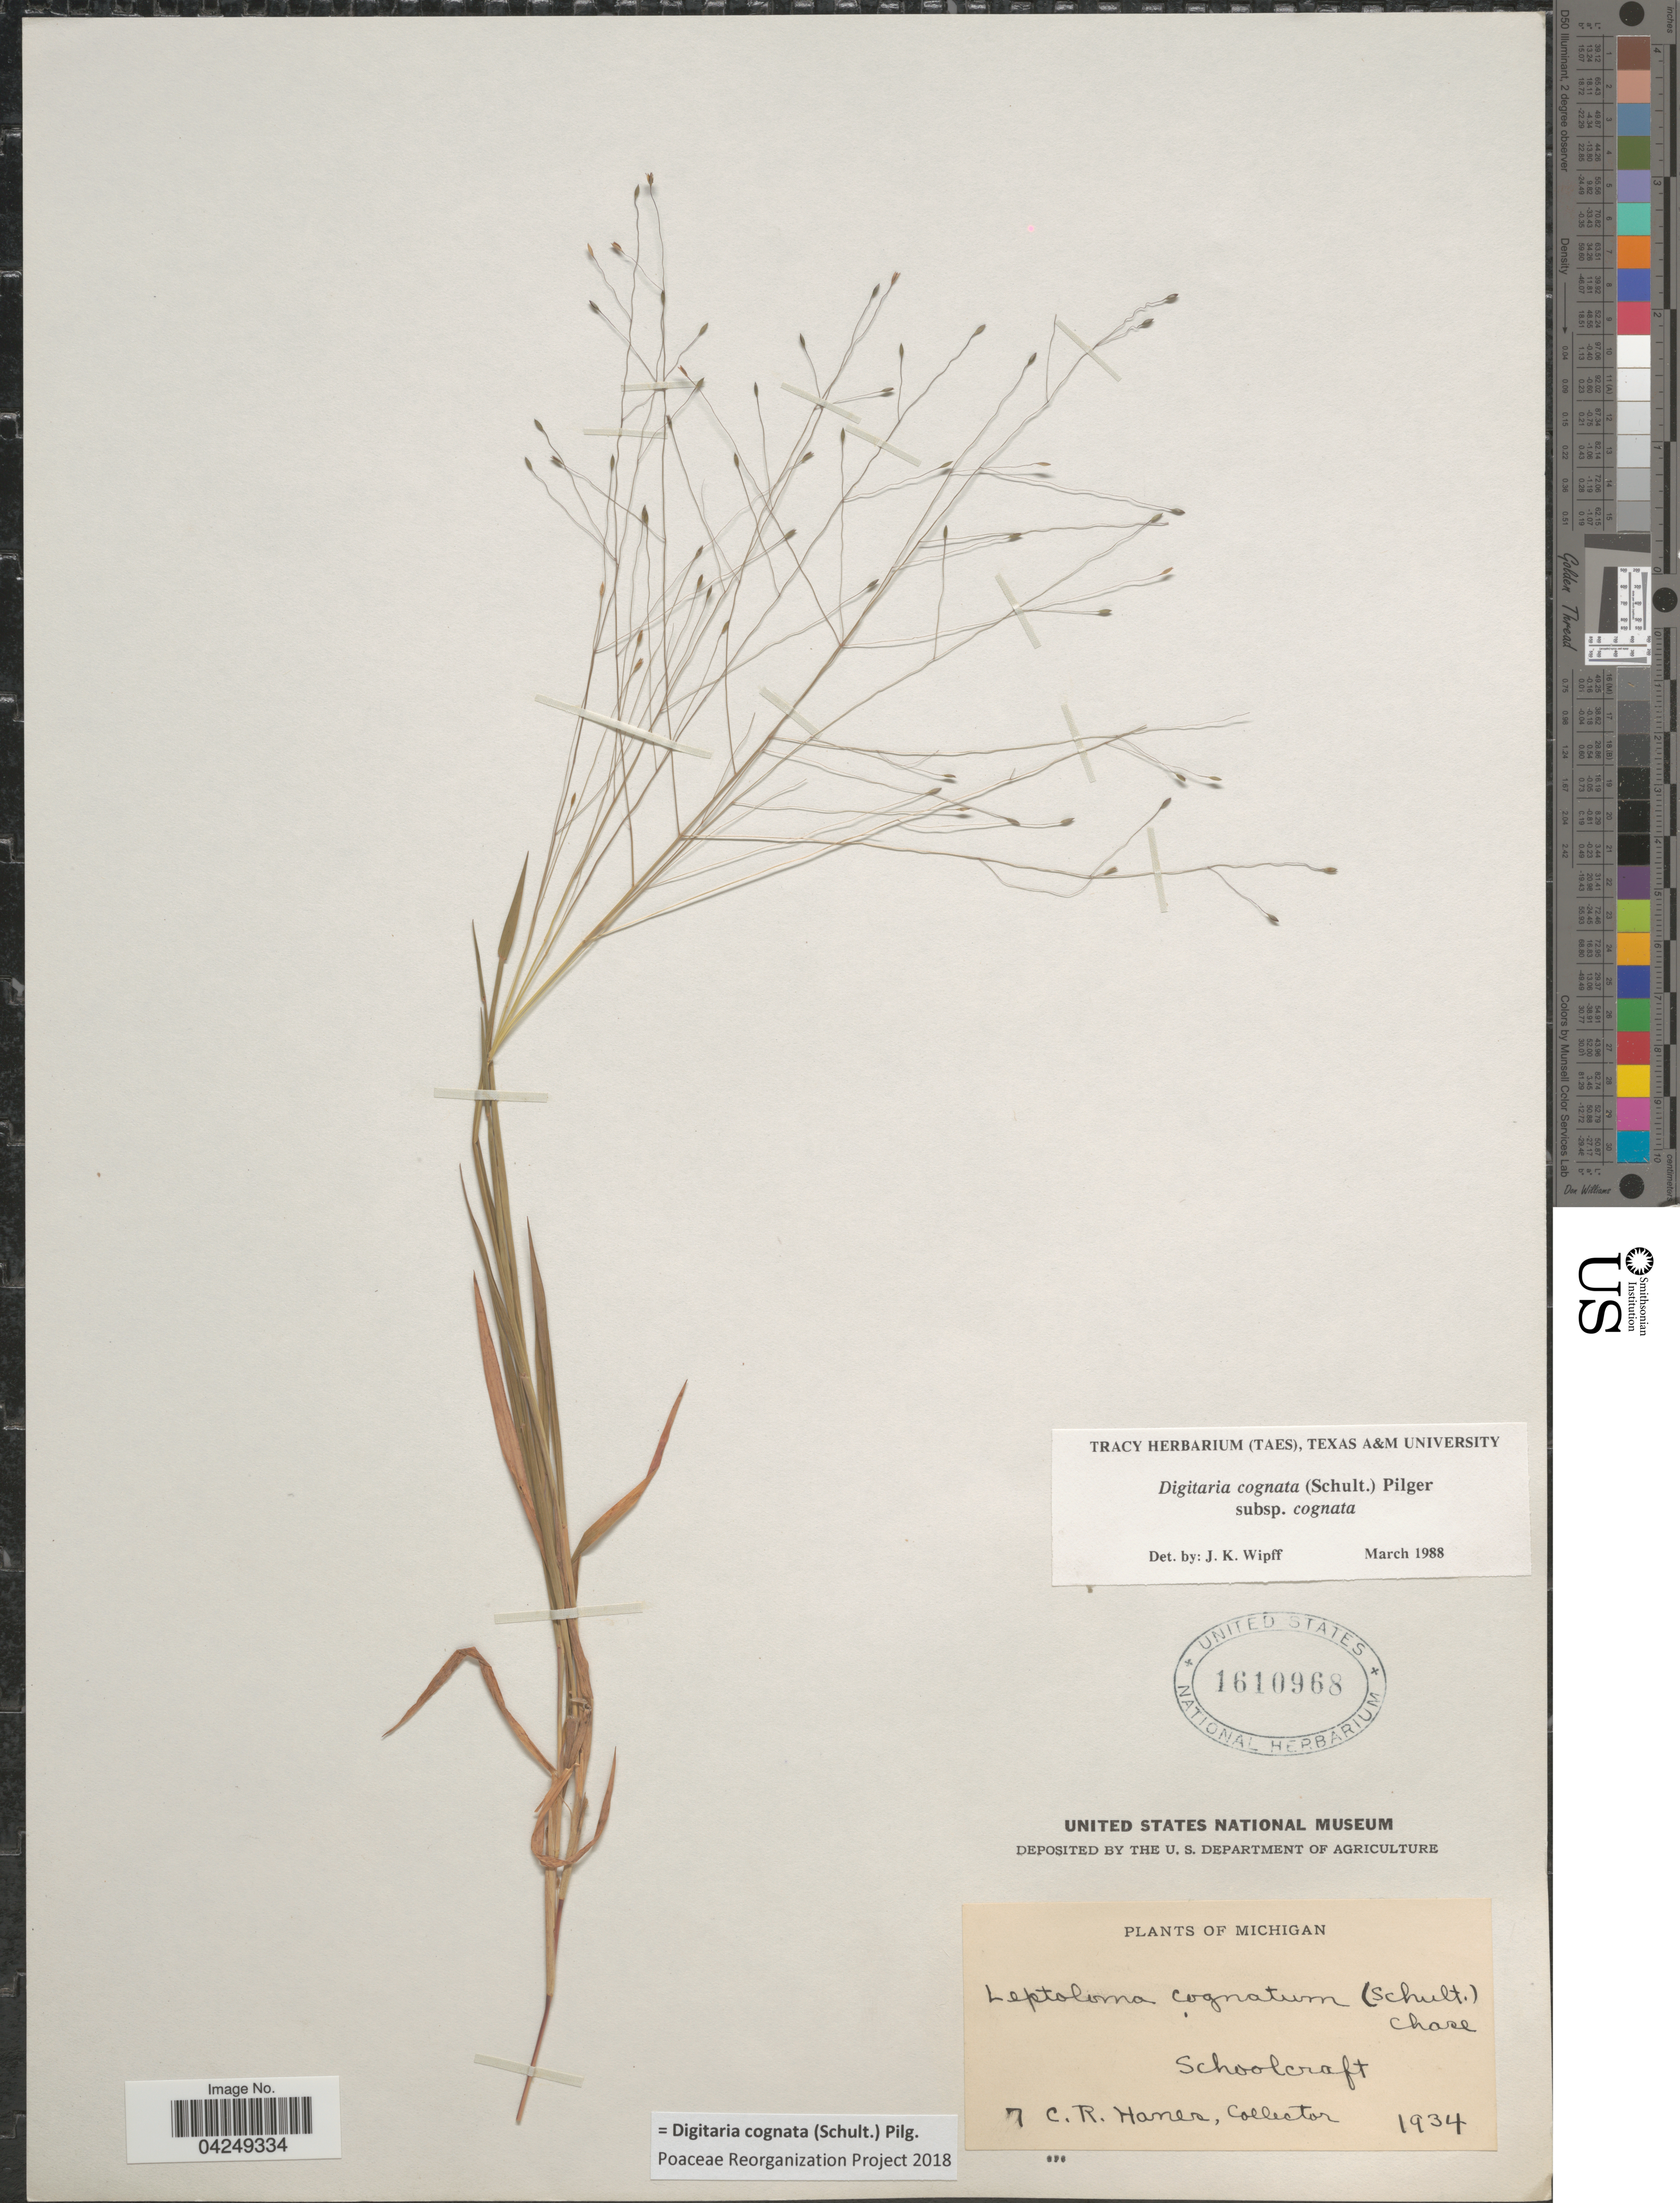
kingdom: Plantae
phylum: Tracheophyta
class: Liliopsida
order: Poales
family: Poaceae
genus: Digitaria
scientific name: Digitaria cognata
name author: (Scult.) Pilg.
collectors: C. Hanes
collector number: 7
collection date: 1934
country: United States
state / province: Michigan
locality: Schoolcraft.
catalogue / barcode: US 1610968